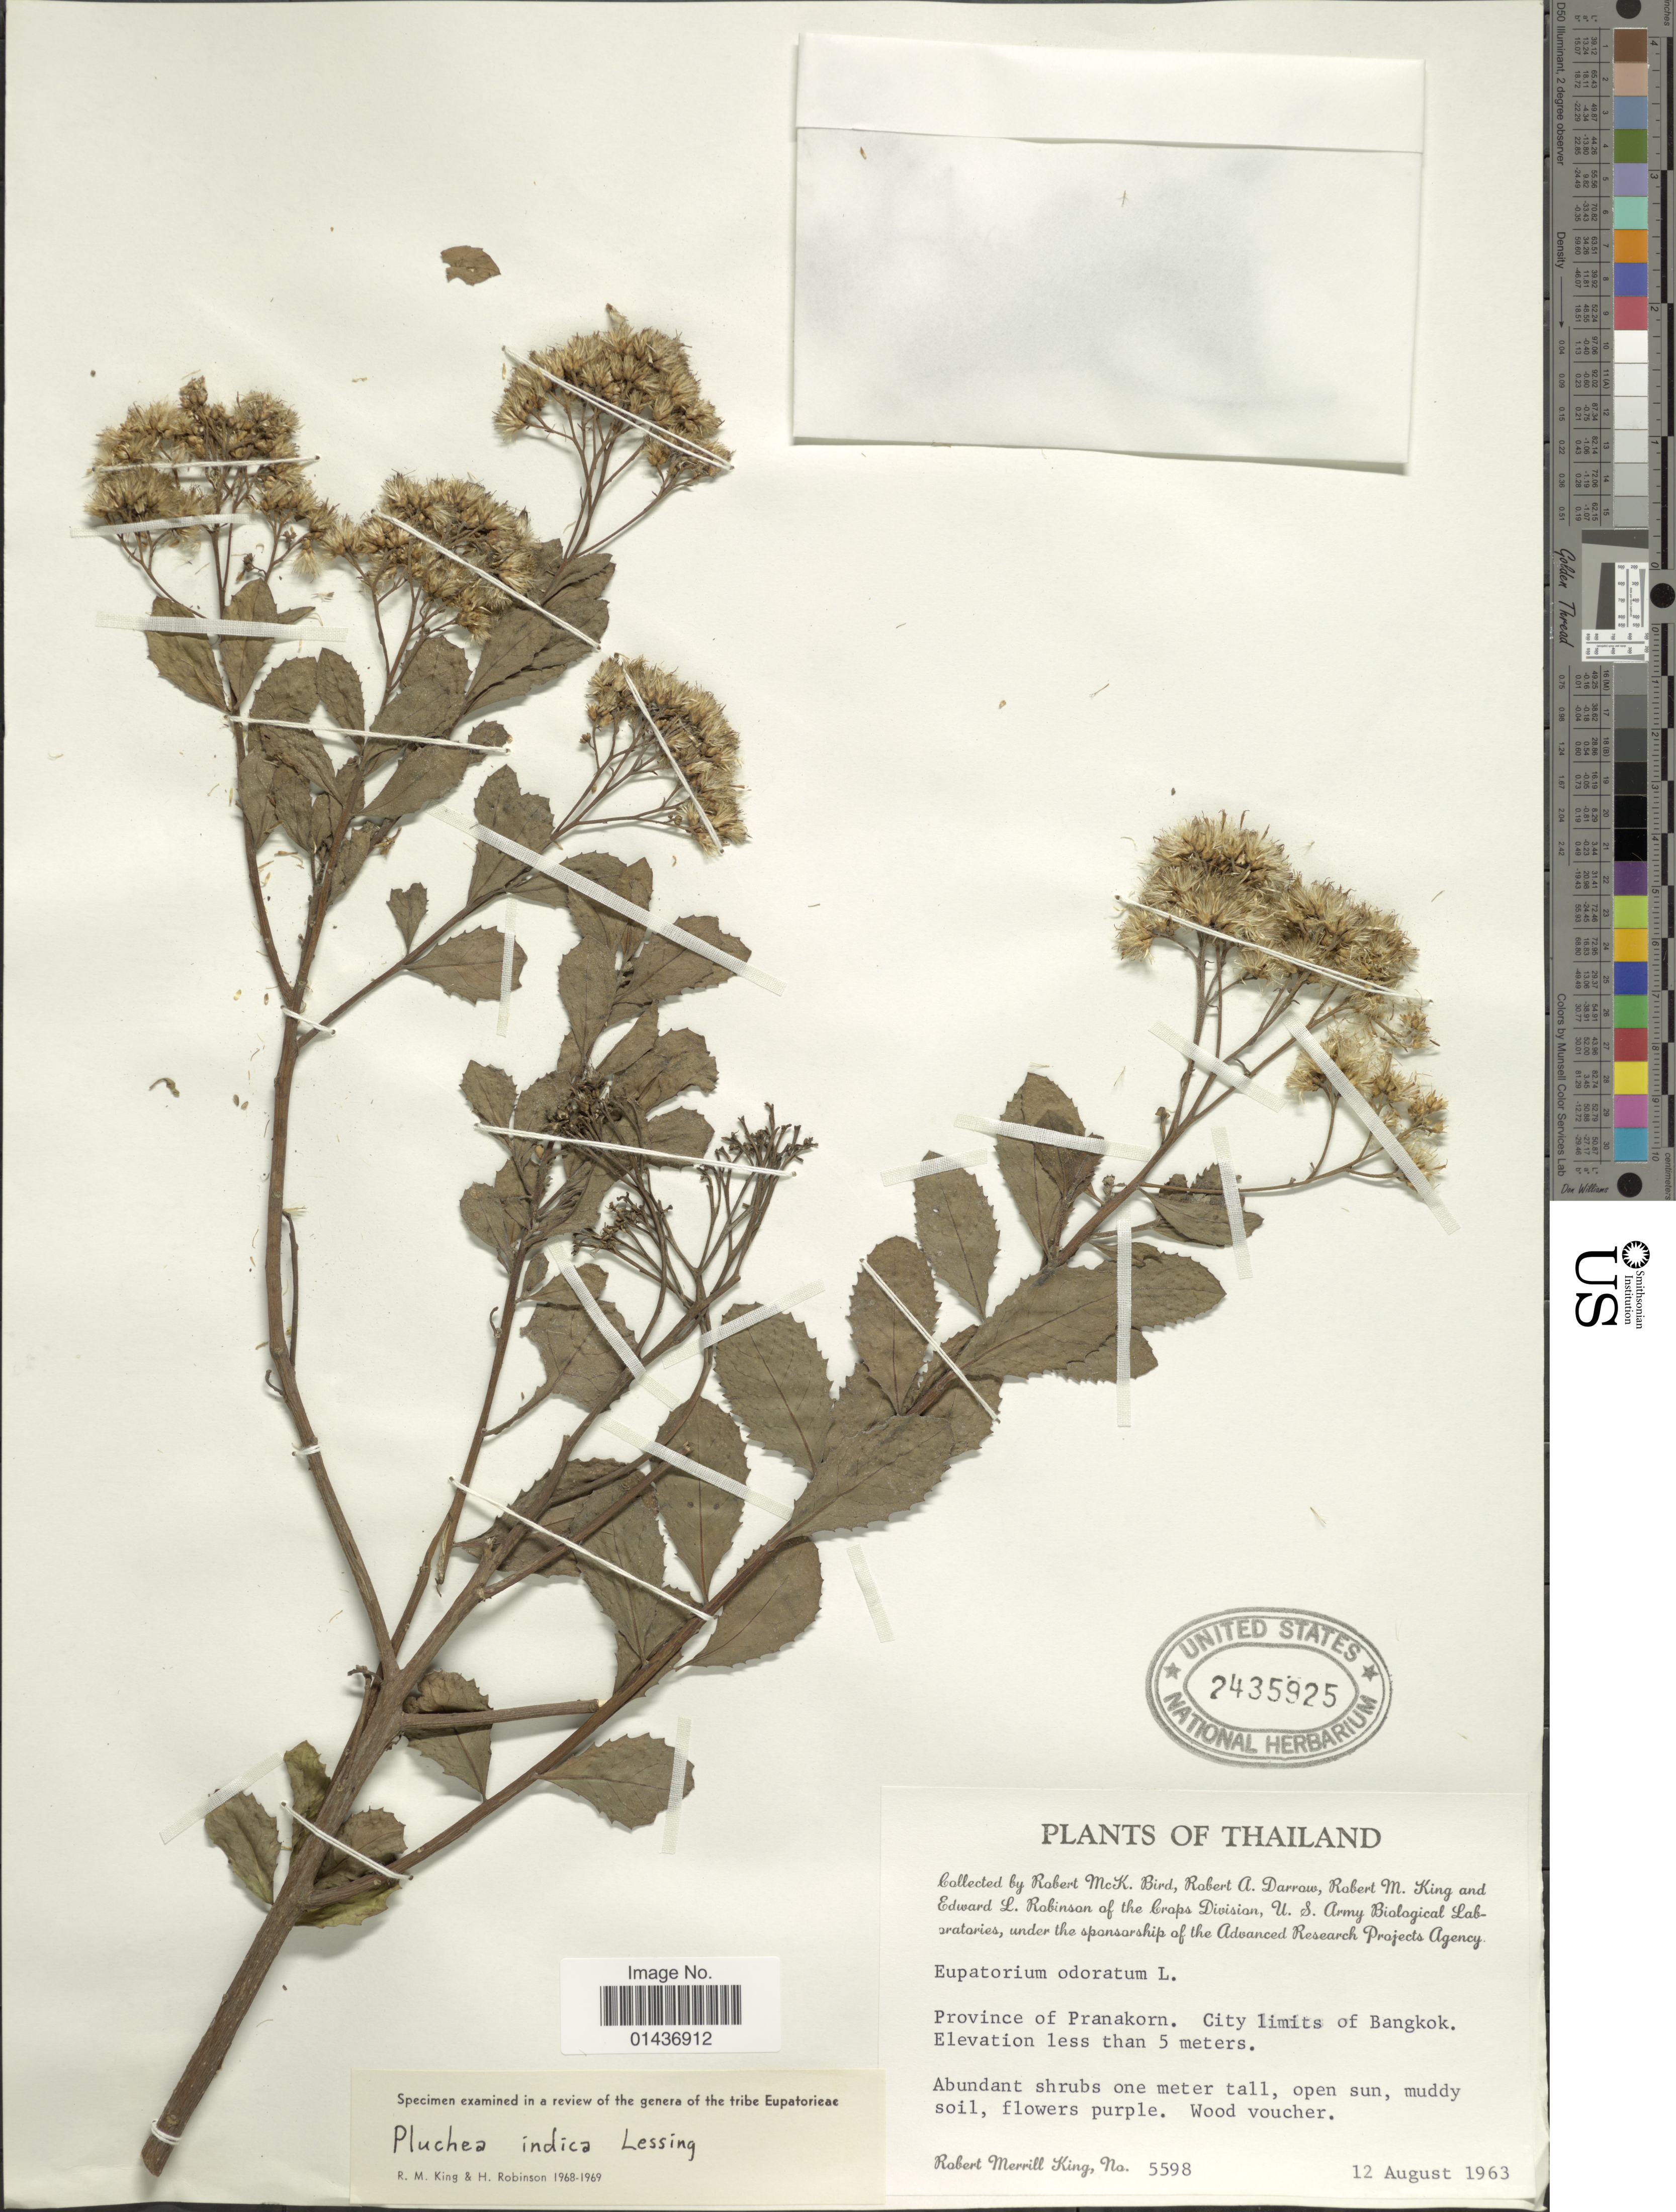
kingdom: Plantae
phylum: Tracheophyta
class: Magnoliopsida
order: Asterales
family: Asteraceae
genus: Pluchea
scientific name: Pluchea indica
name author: (L.) Less.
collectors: R. M. Bird, R. A. Darrow, R. M. King & E. L. Robinson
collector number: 5598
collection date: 1963-08-12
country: Thailand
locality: Province of Pranakorn, City limits of Bangkok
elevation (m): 5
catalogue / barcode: US 2435925